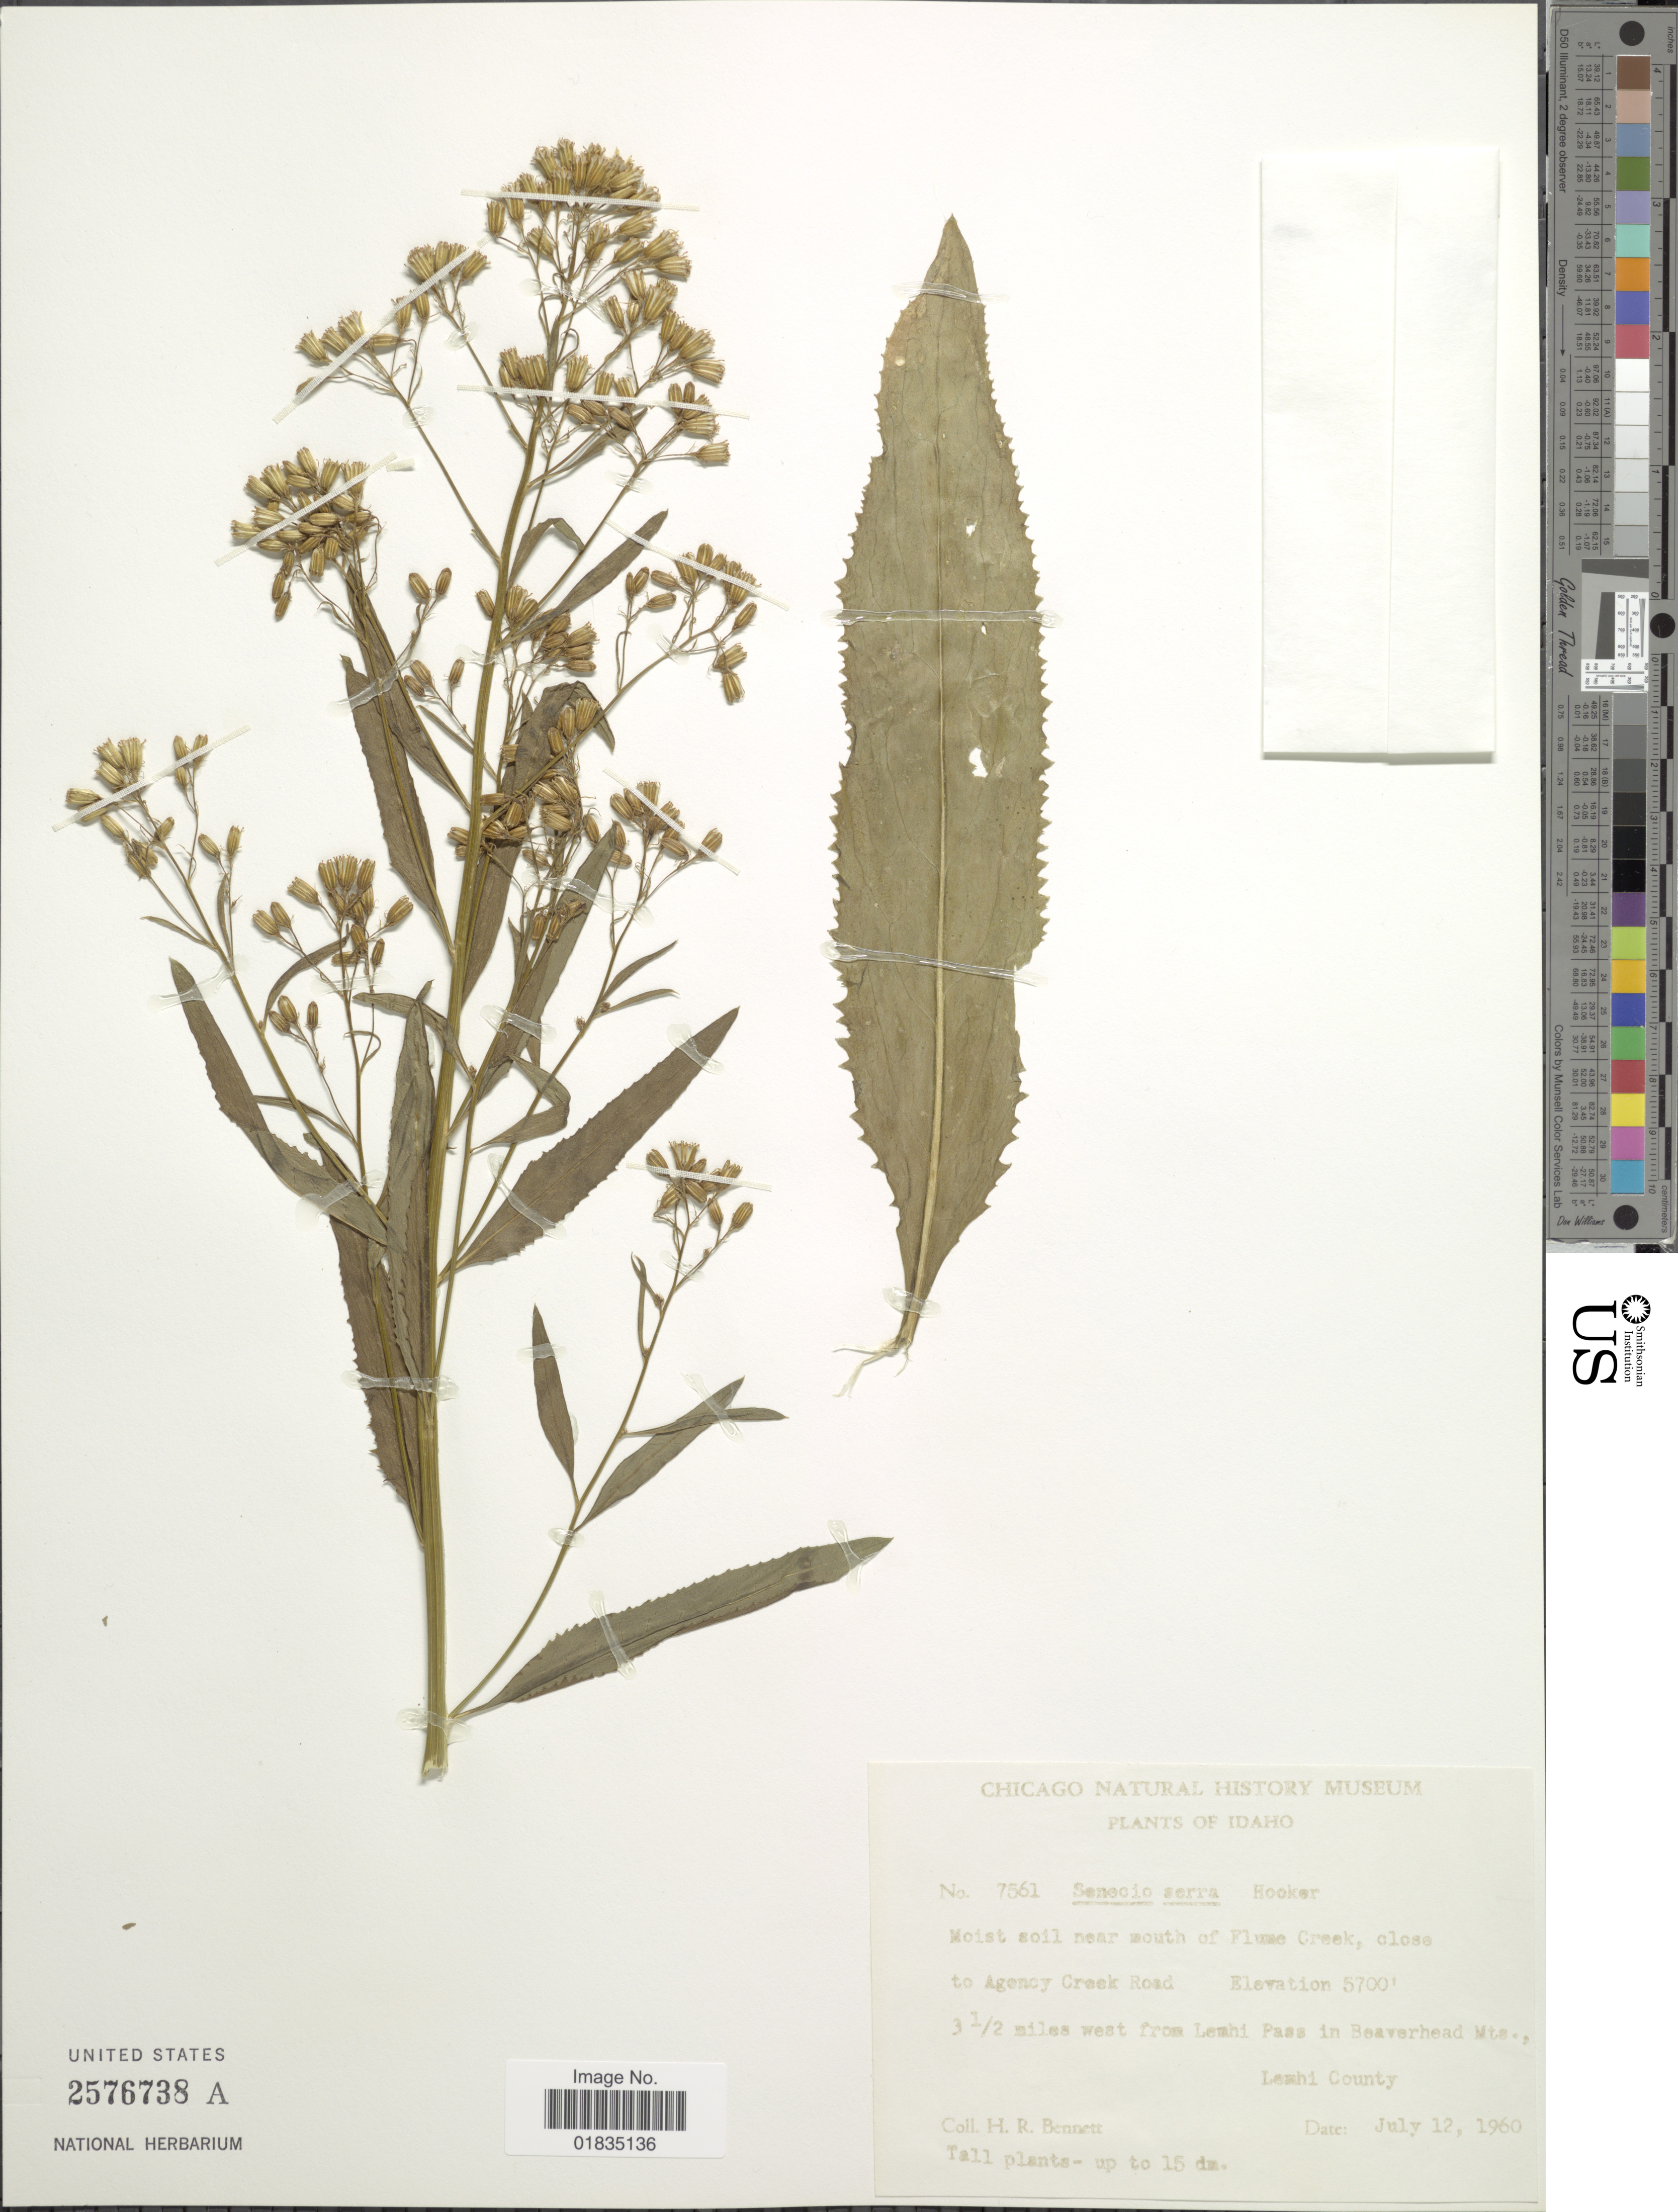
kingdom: Plantae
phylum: Tracheophyta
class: Magnoliopsida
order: Asterales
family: Asteraceae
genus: Senecio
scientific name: Senecio serra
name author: Hook.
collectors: H. R. Bennett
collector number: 7561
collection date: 1960-07-12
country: United States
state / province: Idaho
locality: Near south of Flume Creek, close to Agency Creek Road 3 1/2 miles west from Lemhi Pass in Beaverhead Mts., Lemhi County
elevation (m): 1737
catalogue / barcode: US 2576738A